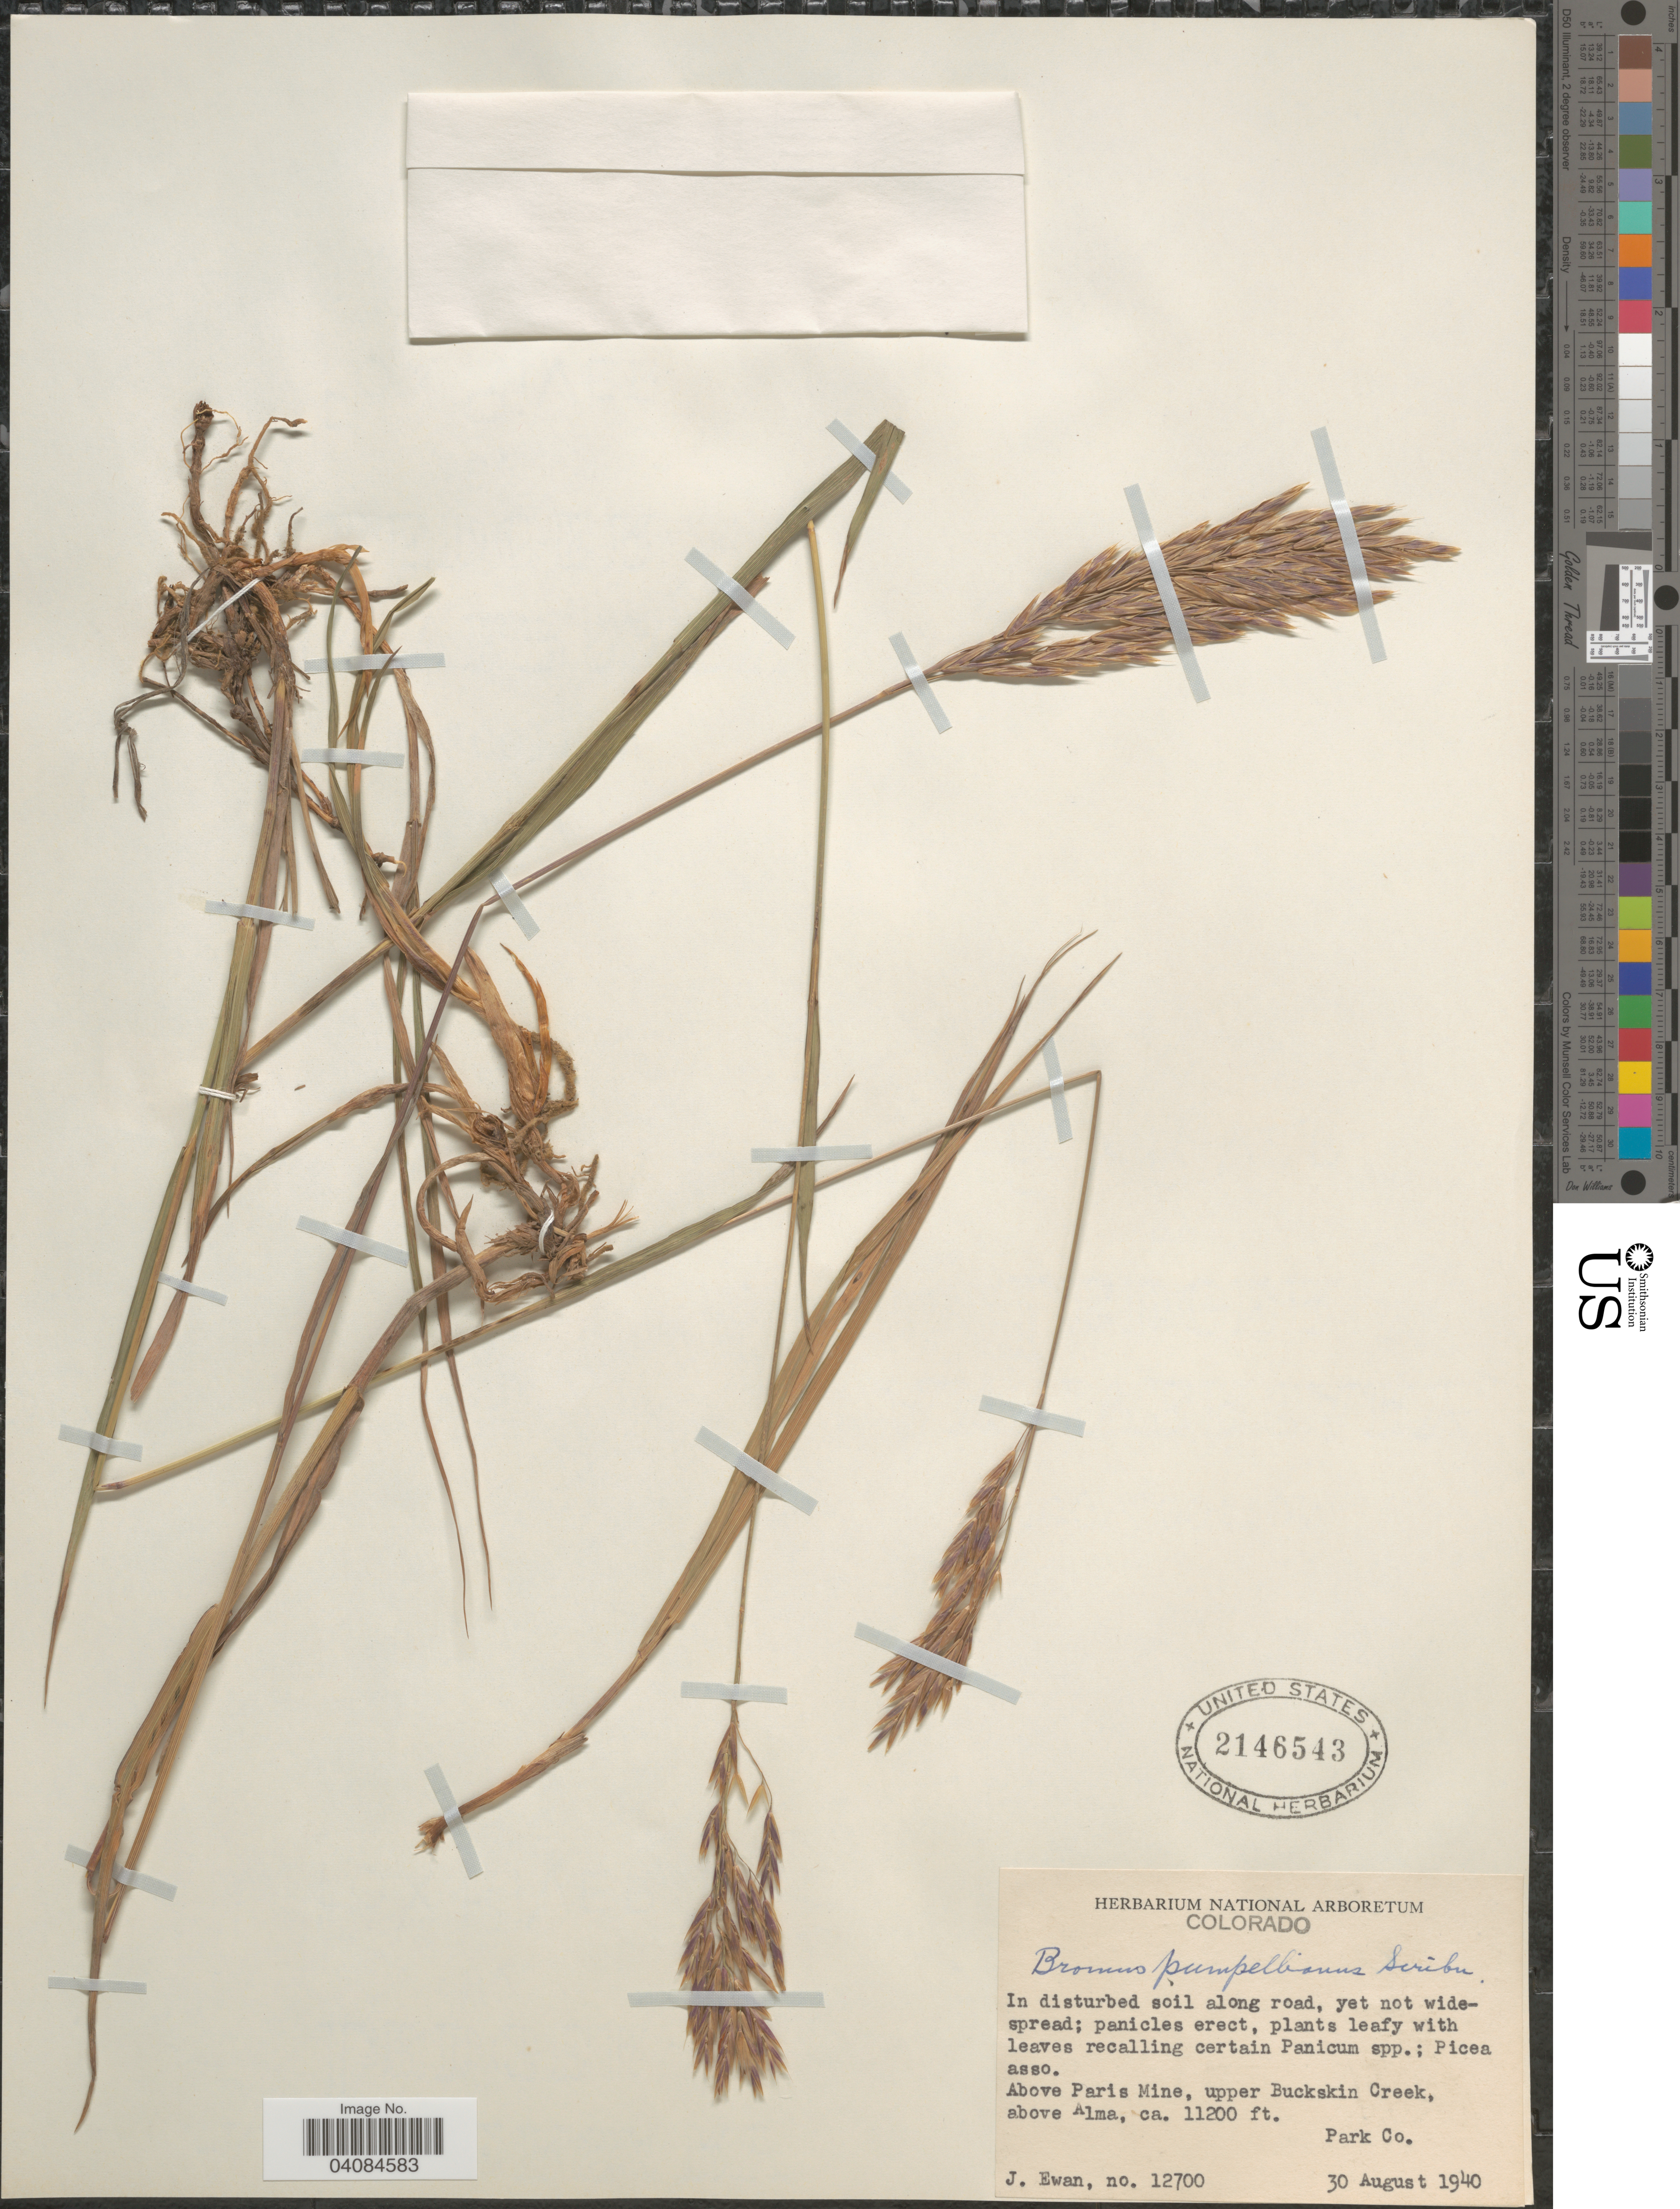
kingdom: Plantae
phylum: Tracheophyta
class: Liliopsida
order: Poales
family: Poaceae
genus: Bromus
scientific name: Bromus pumpellianus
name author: Scribn.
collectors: J. A. Ewan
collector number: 12700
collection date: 1940-08-30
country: United States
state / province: Colorado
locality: Above Paris Mine, upper Buckskin Creek, above Alma. Park Co.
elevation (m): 3414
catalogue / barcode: US 2146543